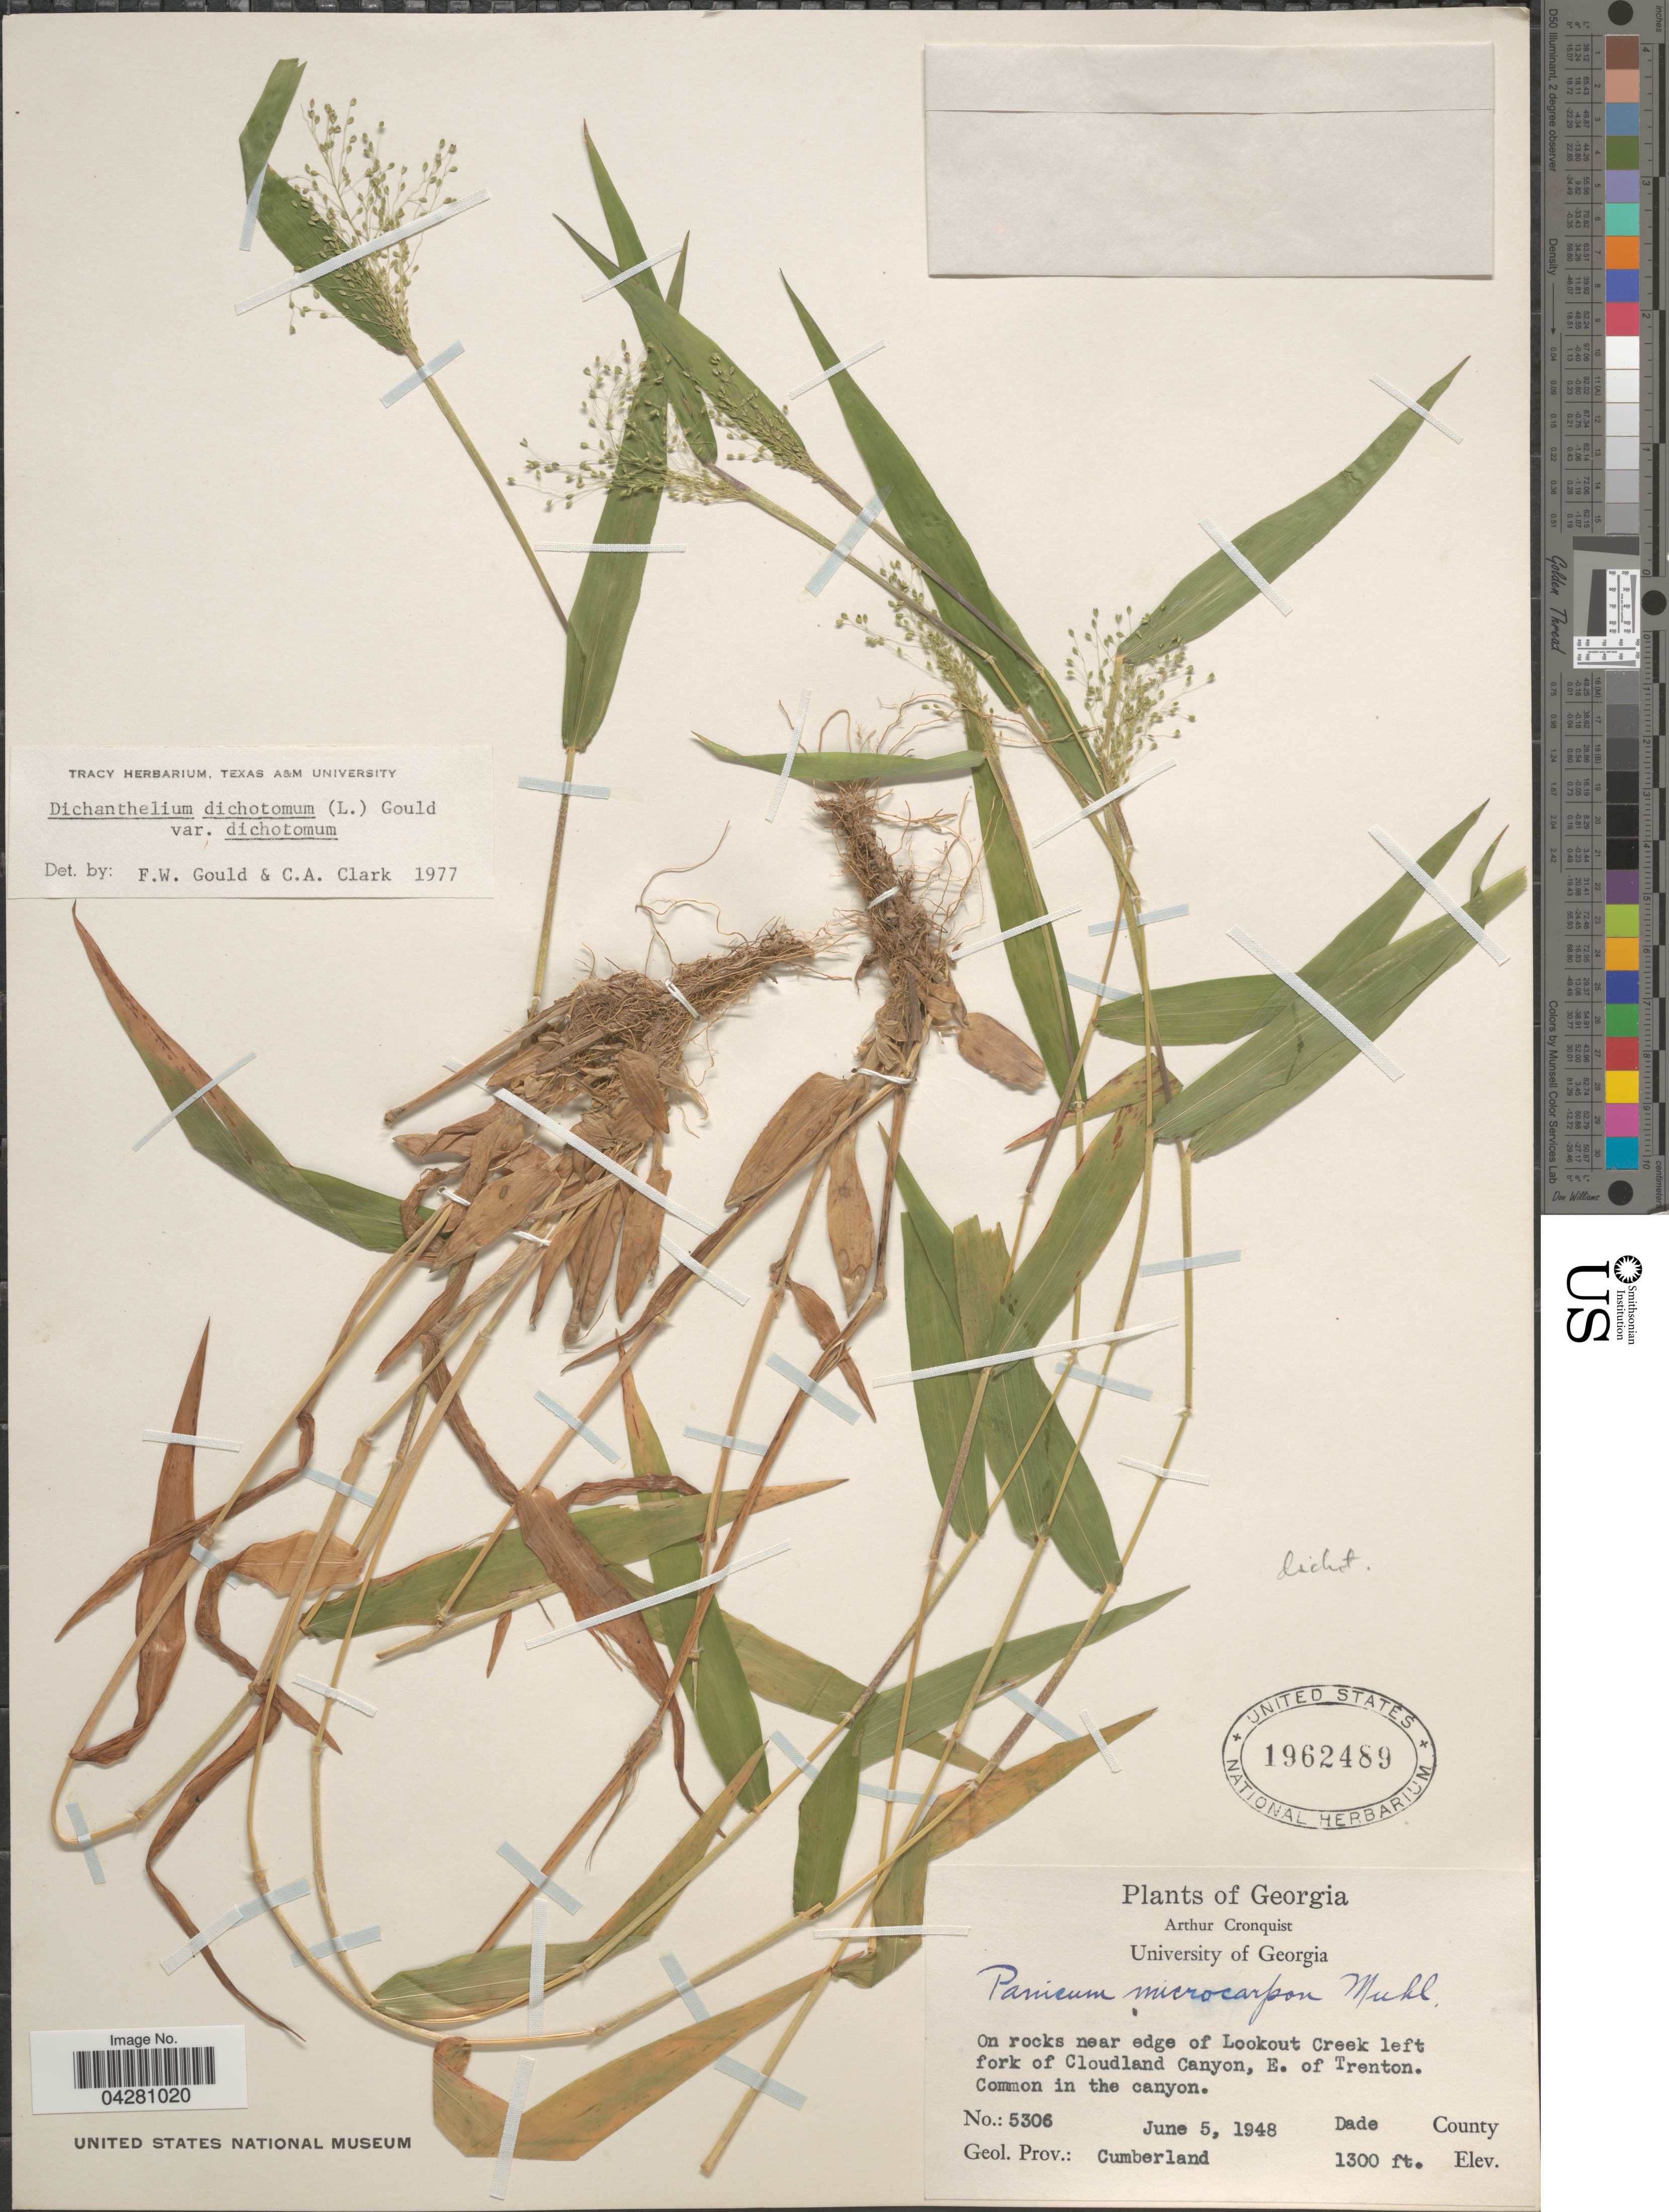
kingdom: Plantae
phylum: Tracheophyta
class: Liliopsida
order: Poales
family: Poaceae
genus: Dichanthelium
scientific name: Dichanthelium dichotomum var. dichotomum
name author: (L.) Gould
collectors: A. J. Cronquist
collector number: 5306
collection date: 1948-06-05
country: United States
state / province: Georgia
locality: On rocks near edge of Lookout Creek left fork of Cloudland Canyon, E. of Trenton. Dade County. Geol. Prov.: Cumberland.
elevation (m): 396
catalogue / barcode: US 1962489